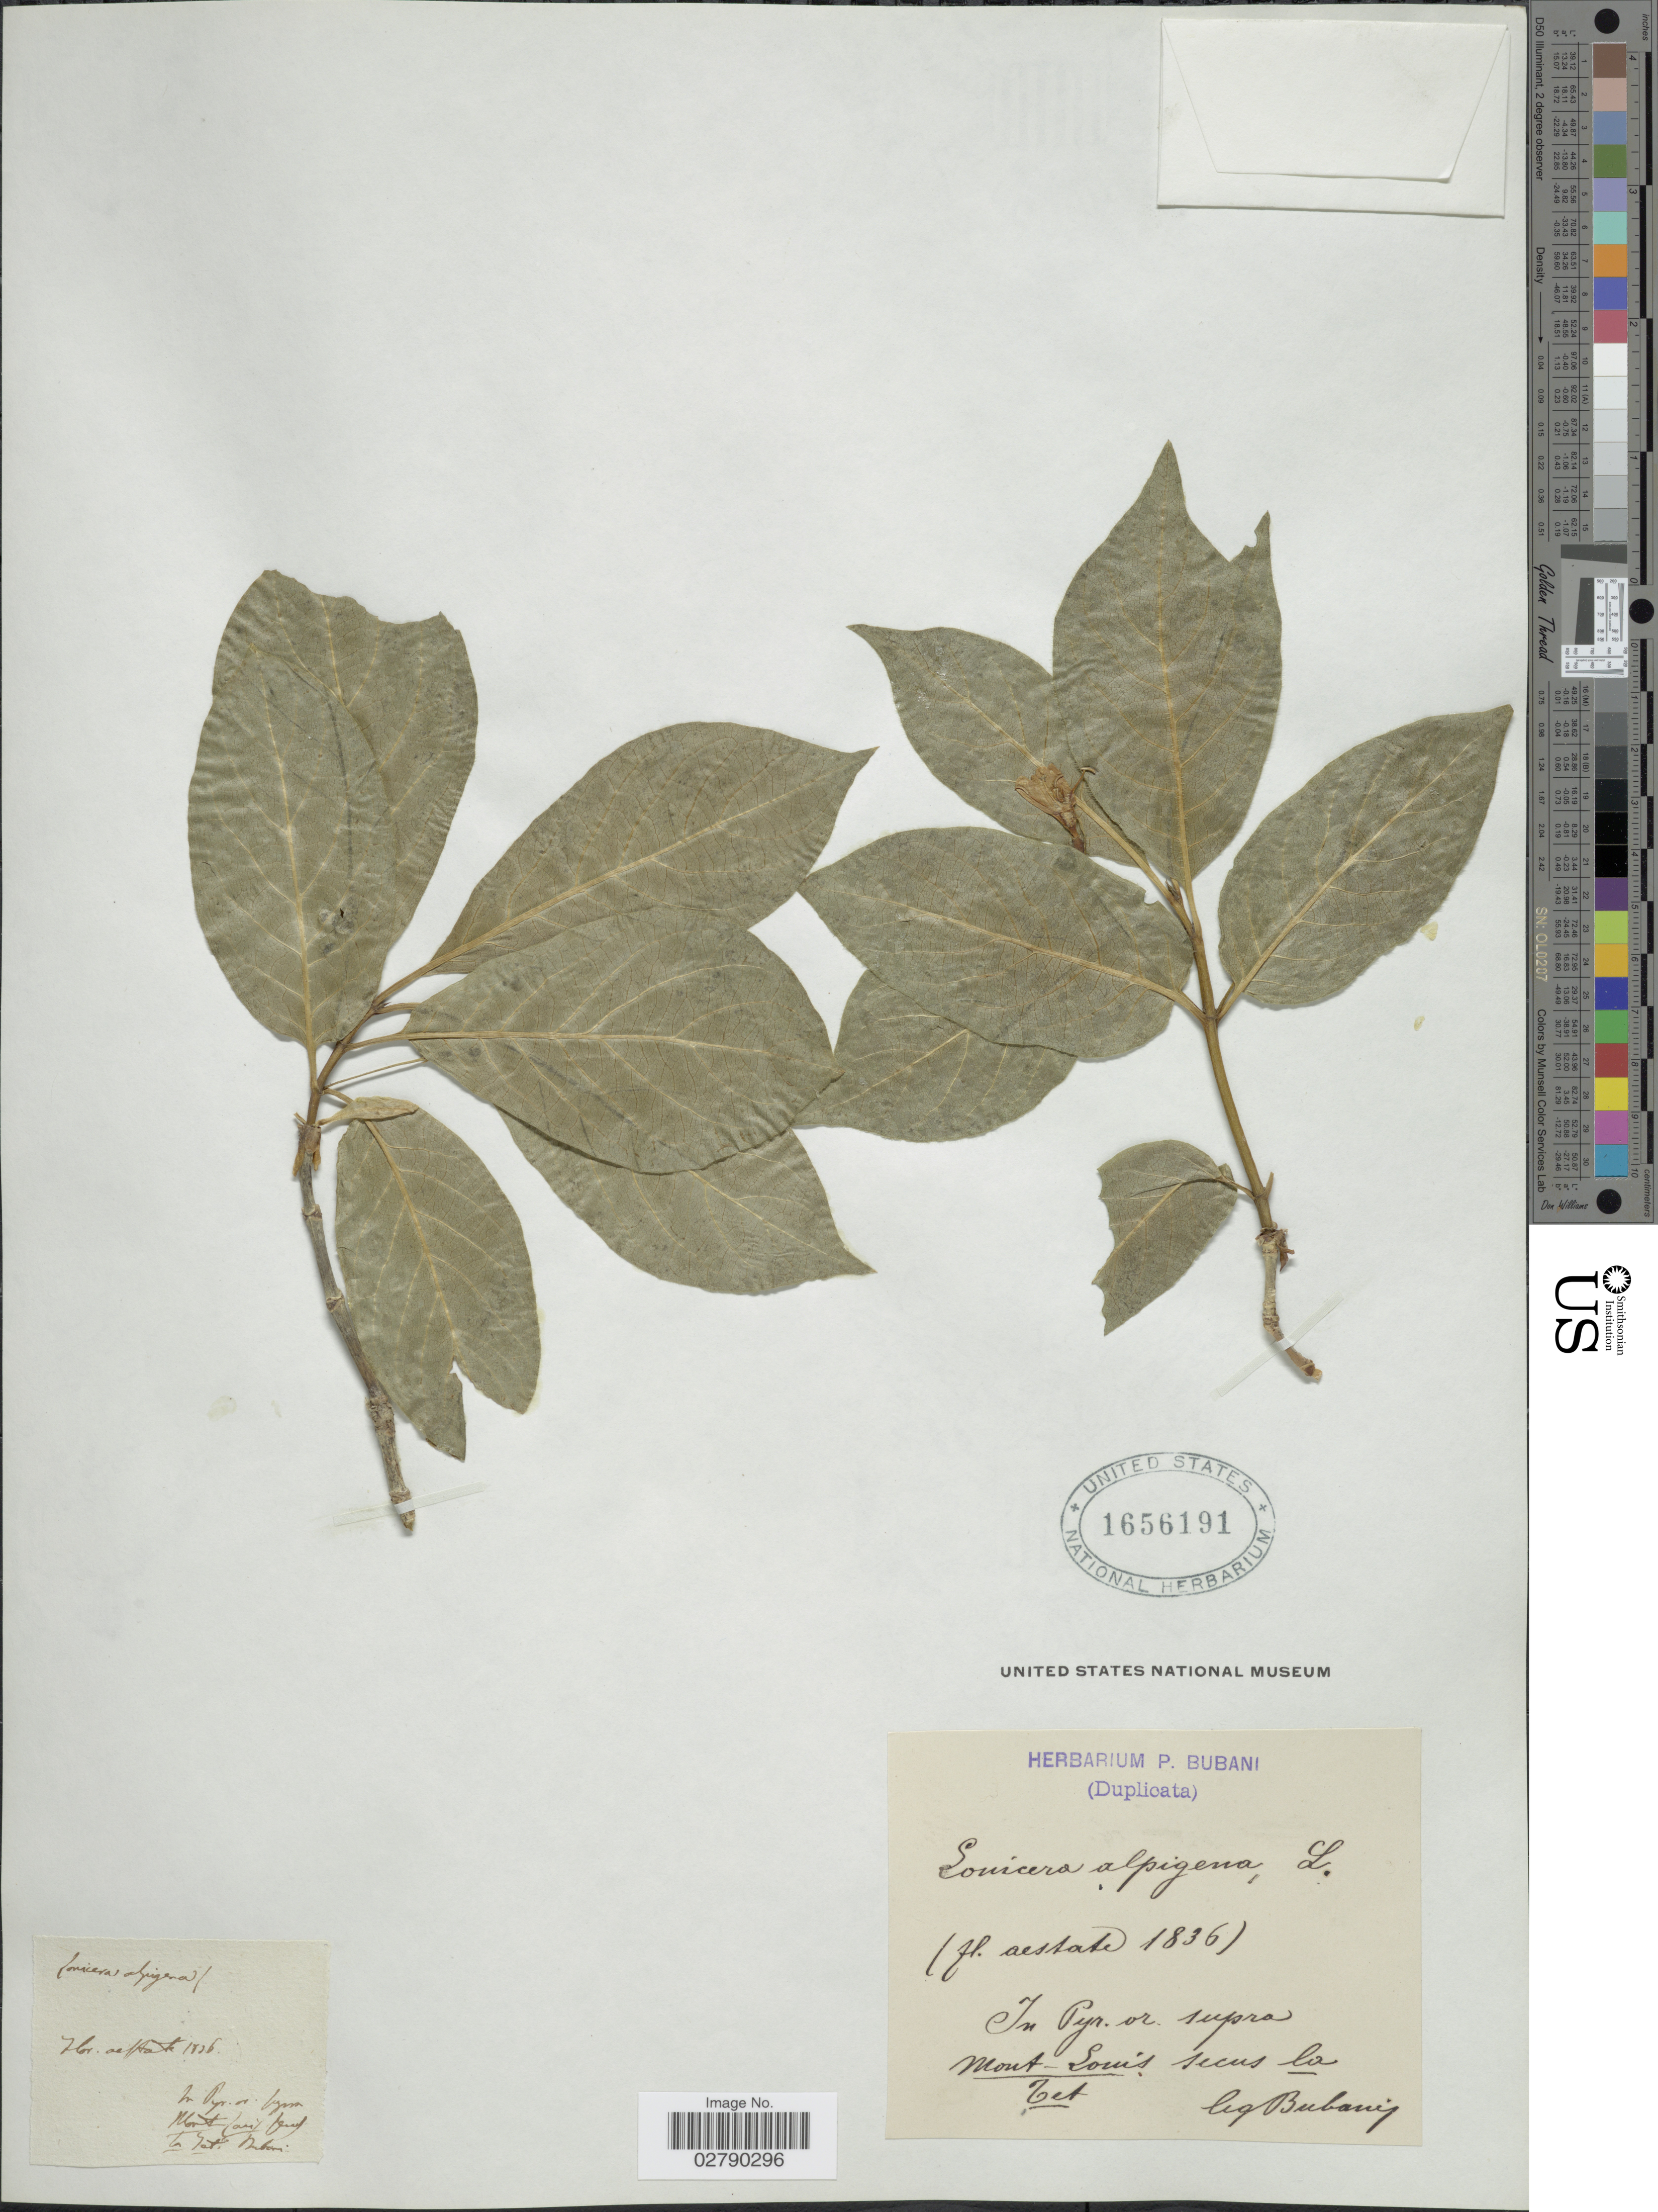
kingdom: Plantae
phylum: Tracheophyta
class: Magnoliopsida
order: Dipsacales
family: Caprifoliaceae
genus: Leycesteria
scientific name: Leycesteria alpigena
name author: L.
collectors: P. Bubani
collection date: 1836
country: France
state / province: Occitanie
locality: In Pyr. or. supra Mont-Louis secus la Tet.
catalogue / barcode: US 1656191